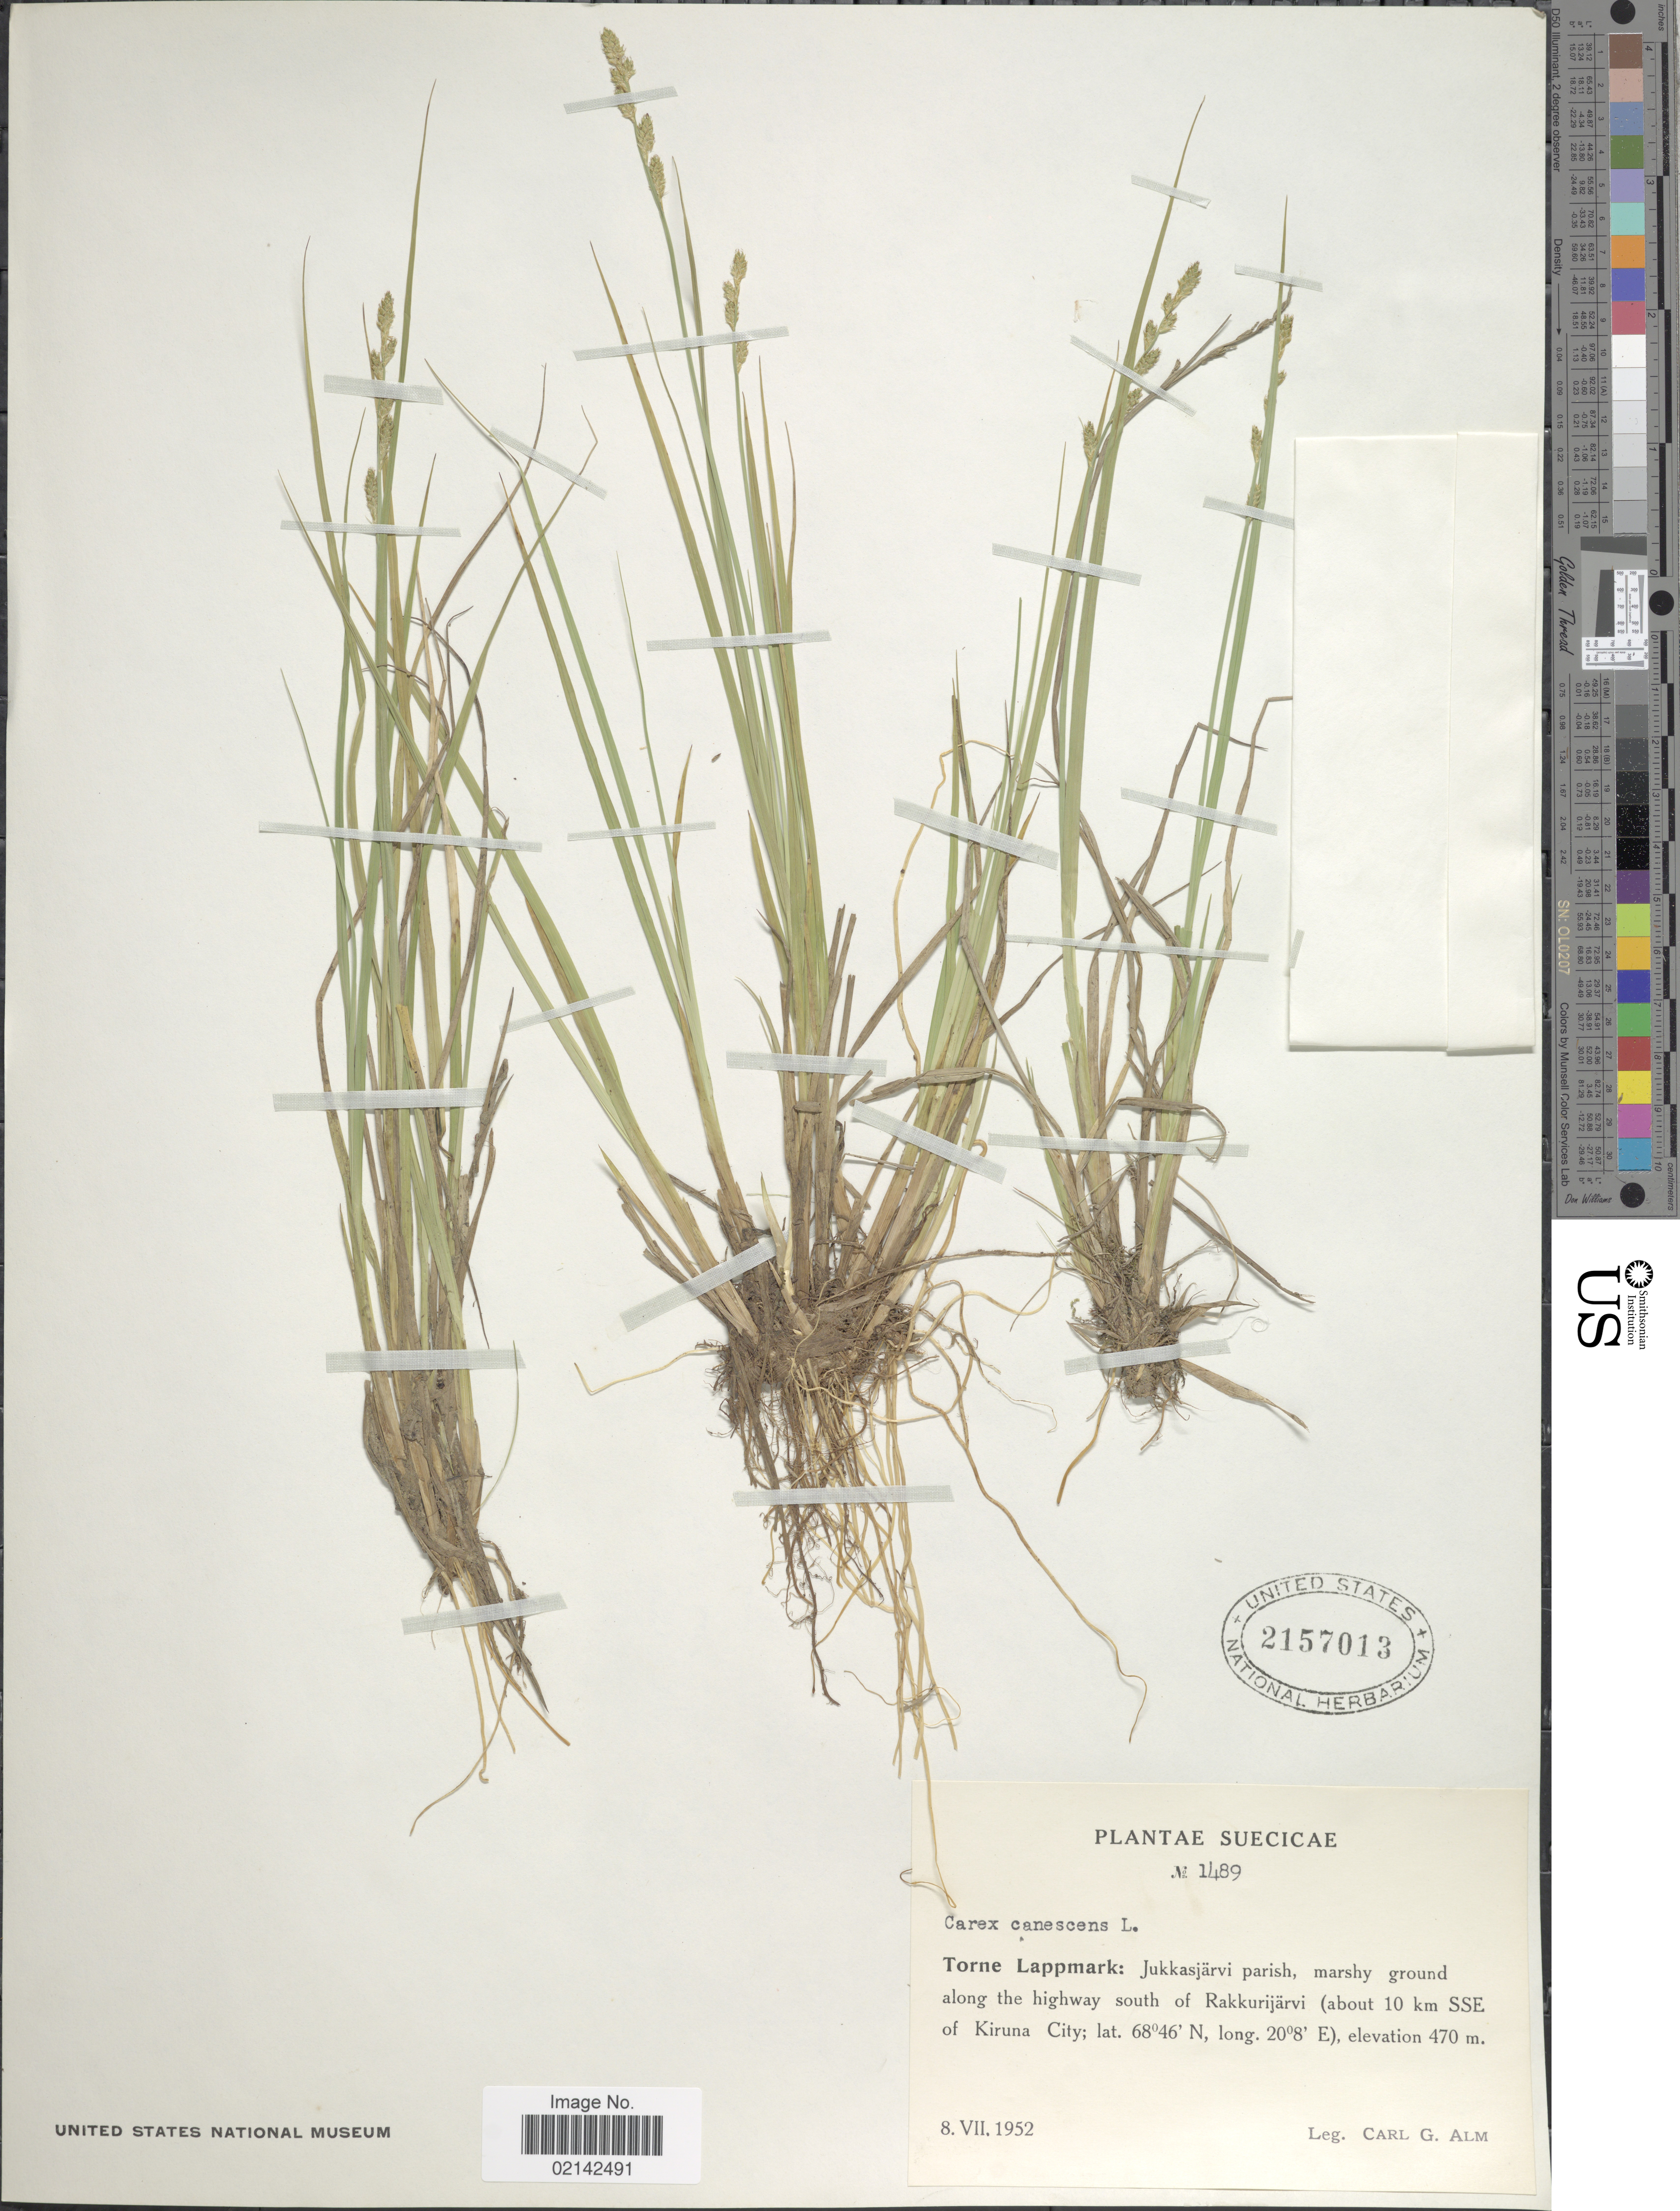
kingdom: Plantae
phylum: Tracheophyta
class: Liliopsida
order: Poales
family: Cyperaceae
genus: Carex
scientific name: Carex canescens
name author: L.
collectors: C. G. Alm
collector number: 1489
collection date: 1952-07-08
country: Sweden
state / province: Norrbotten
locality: Suecicae, Torne Lappmark: Jukkasjarvi parish, marshy ground along the highway south of Rakkurijarvi (about 10 km SSE of Kiruna City)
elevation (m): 470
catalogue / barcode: US 2157013